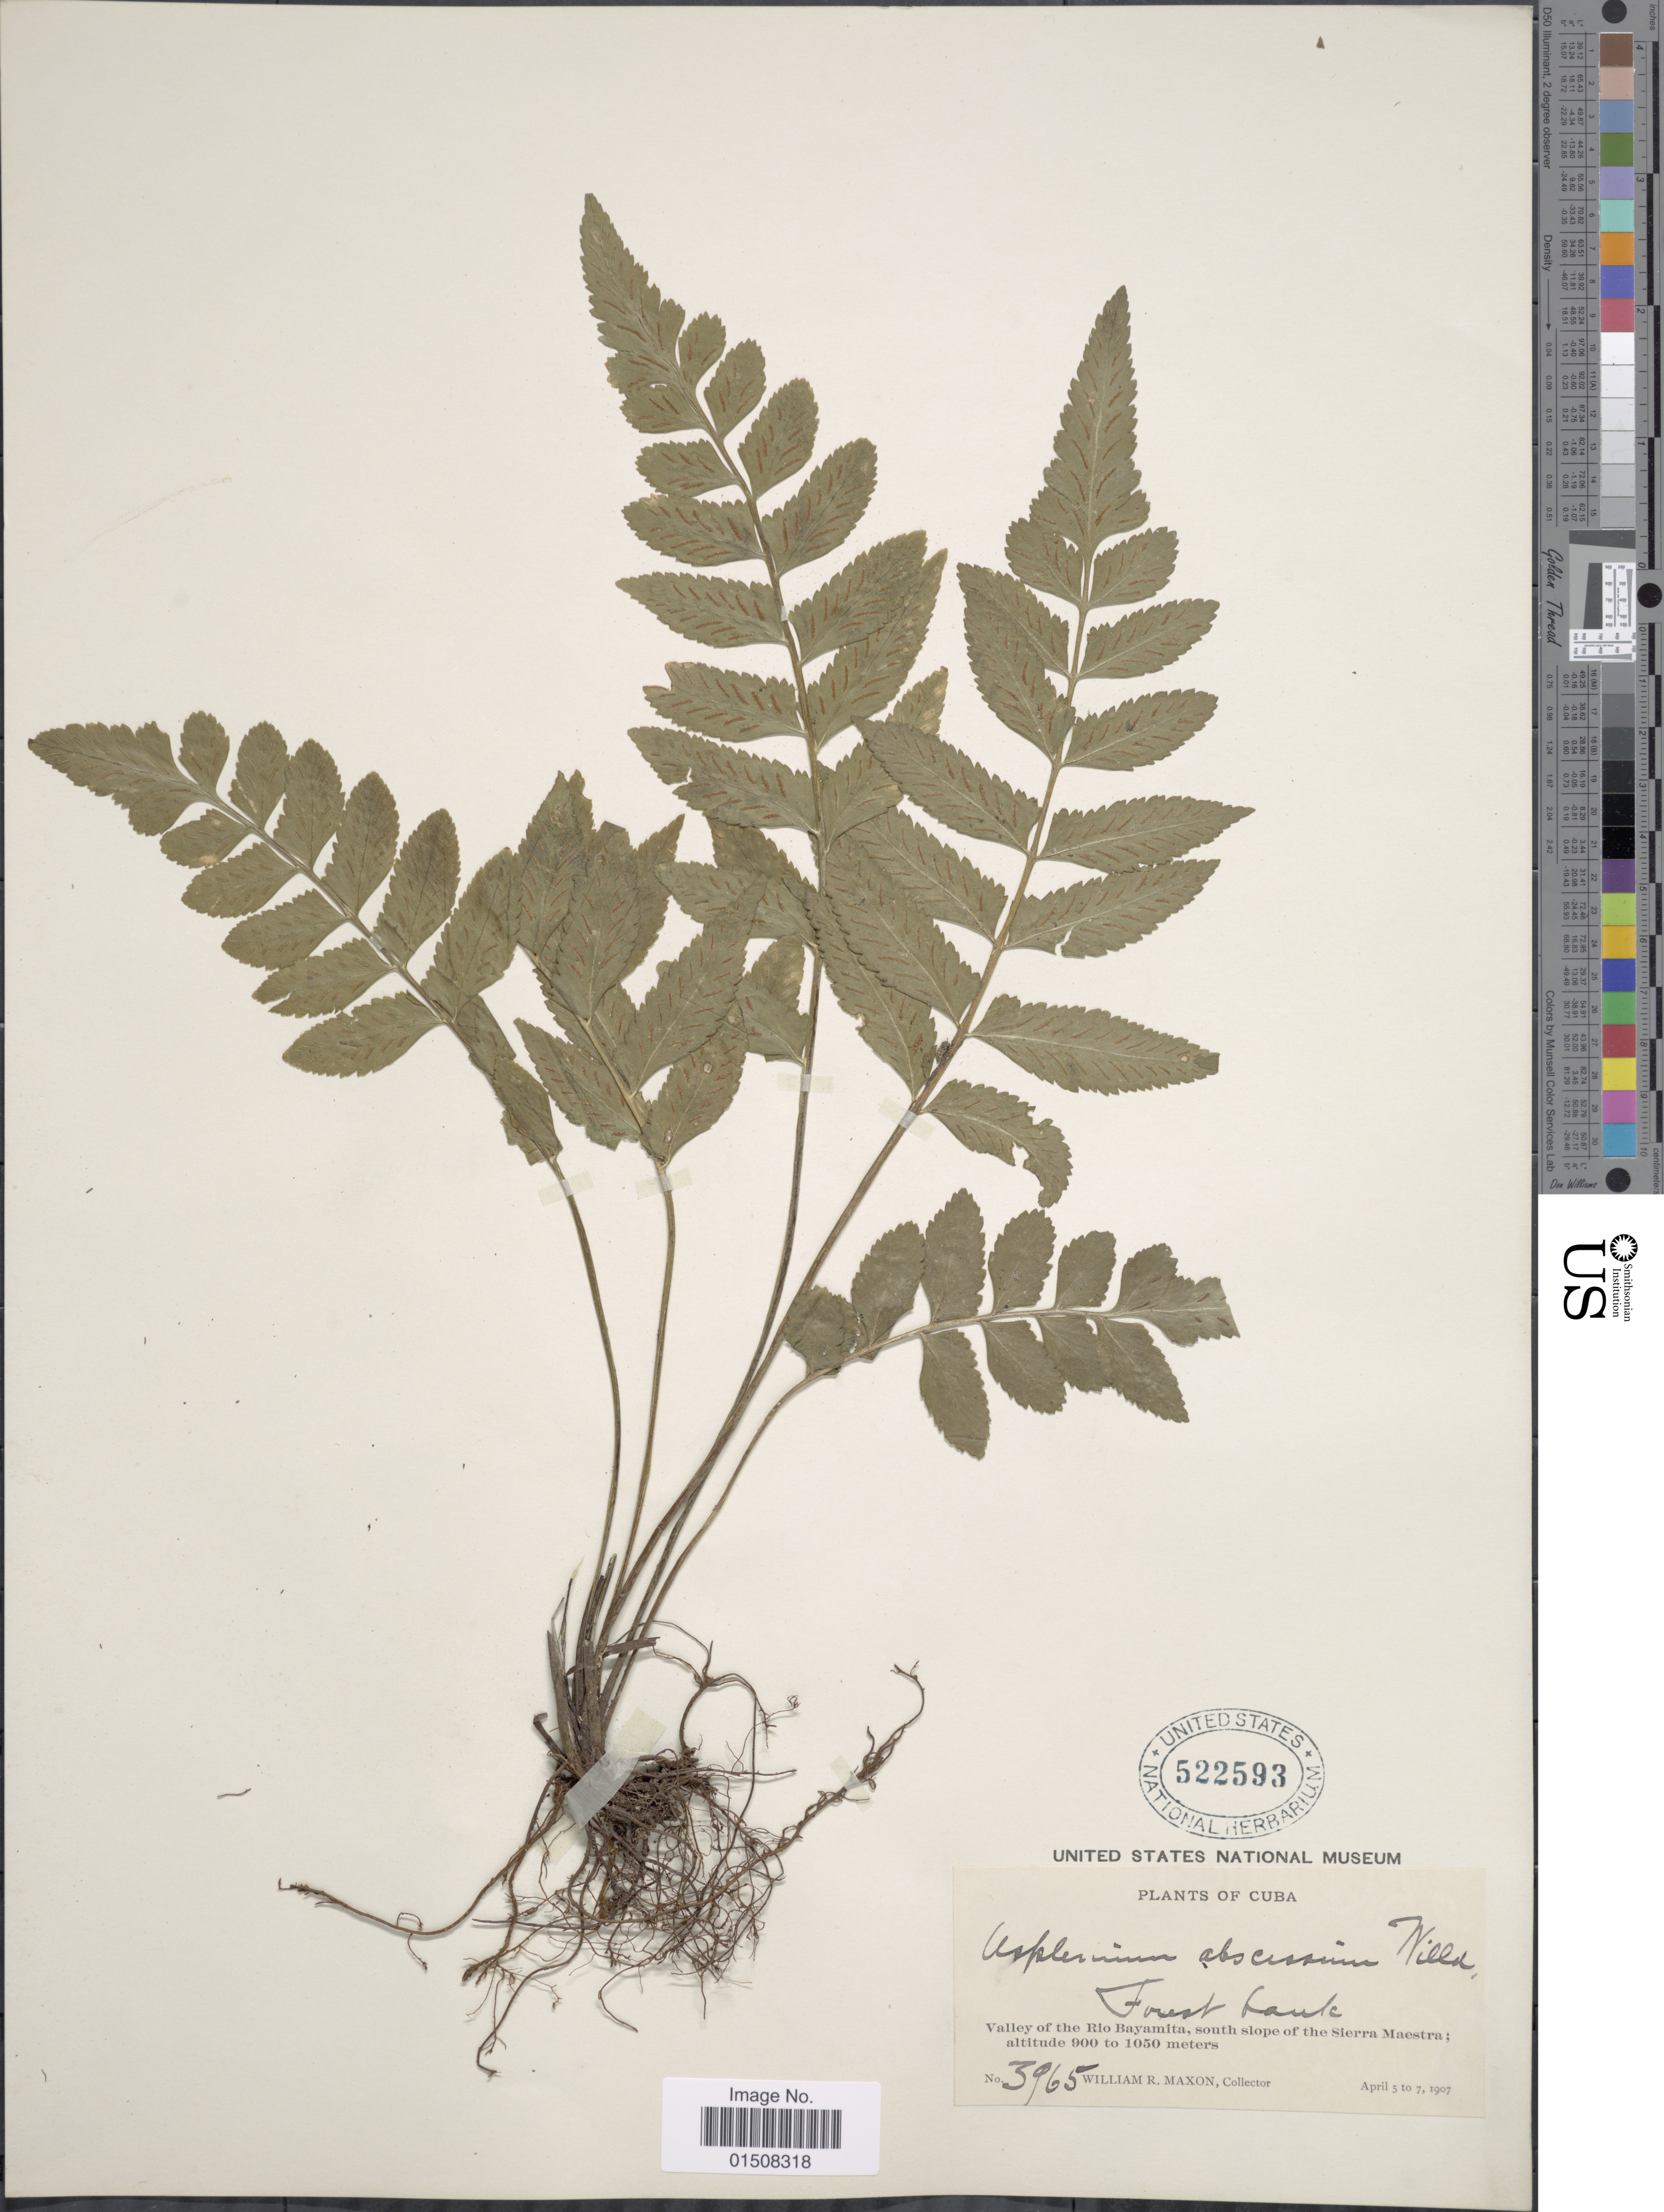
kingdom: Plantae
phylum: Tracheophyta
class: Polypodiopsida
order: Polypodiales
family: Aspleniaceae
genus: Asplenium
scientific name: Asplenium abscissum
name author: Willd.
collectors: W. R. Maxon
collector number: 3965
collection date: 1907-04-05/1907-04-07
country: Cuba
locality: Valley of the Rio Bayamita, south slope of the Sierra Maestra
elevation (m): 900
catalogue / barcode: US 522593